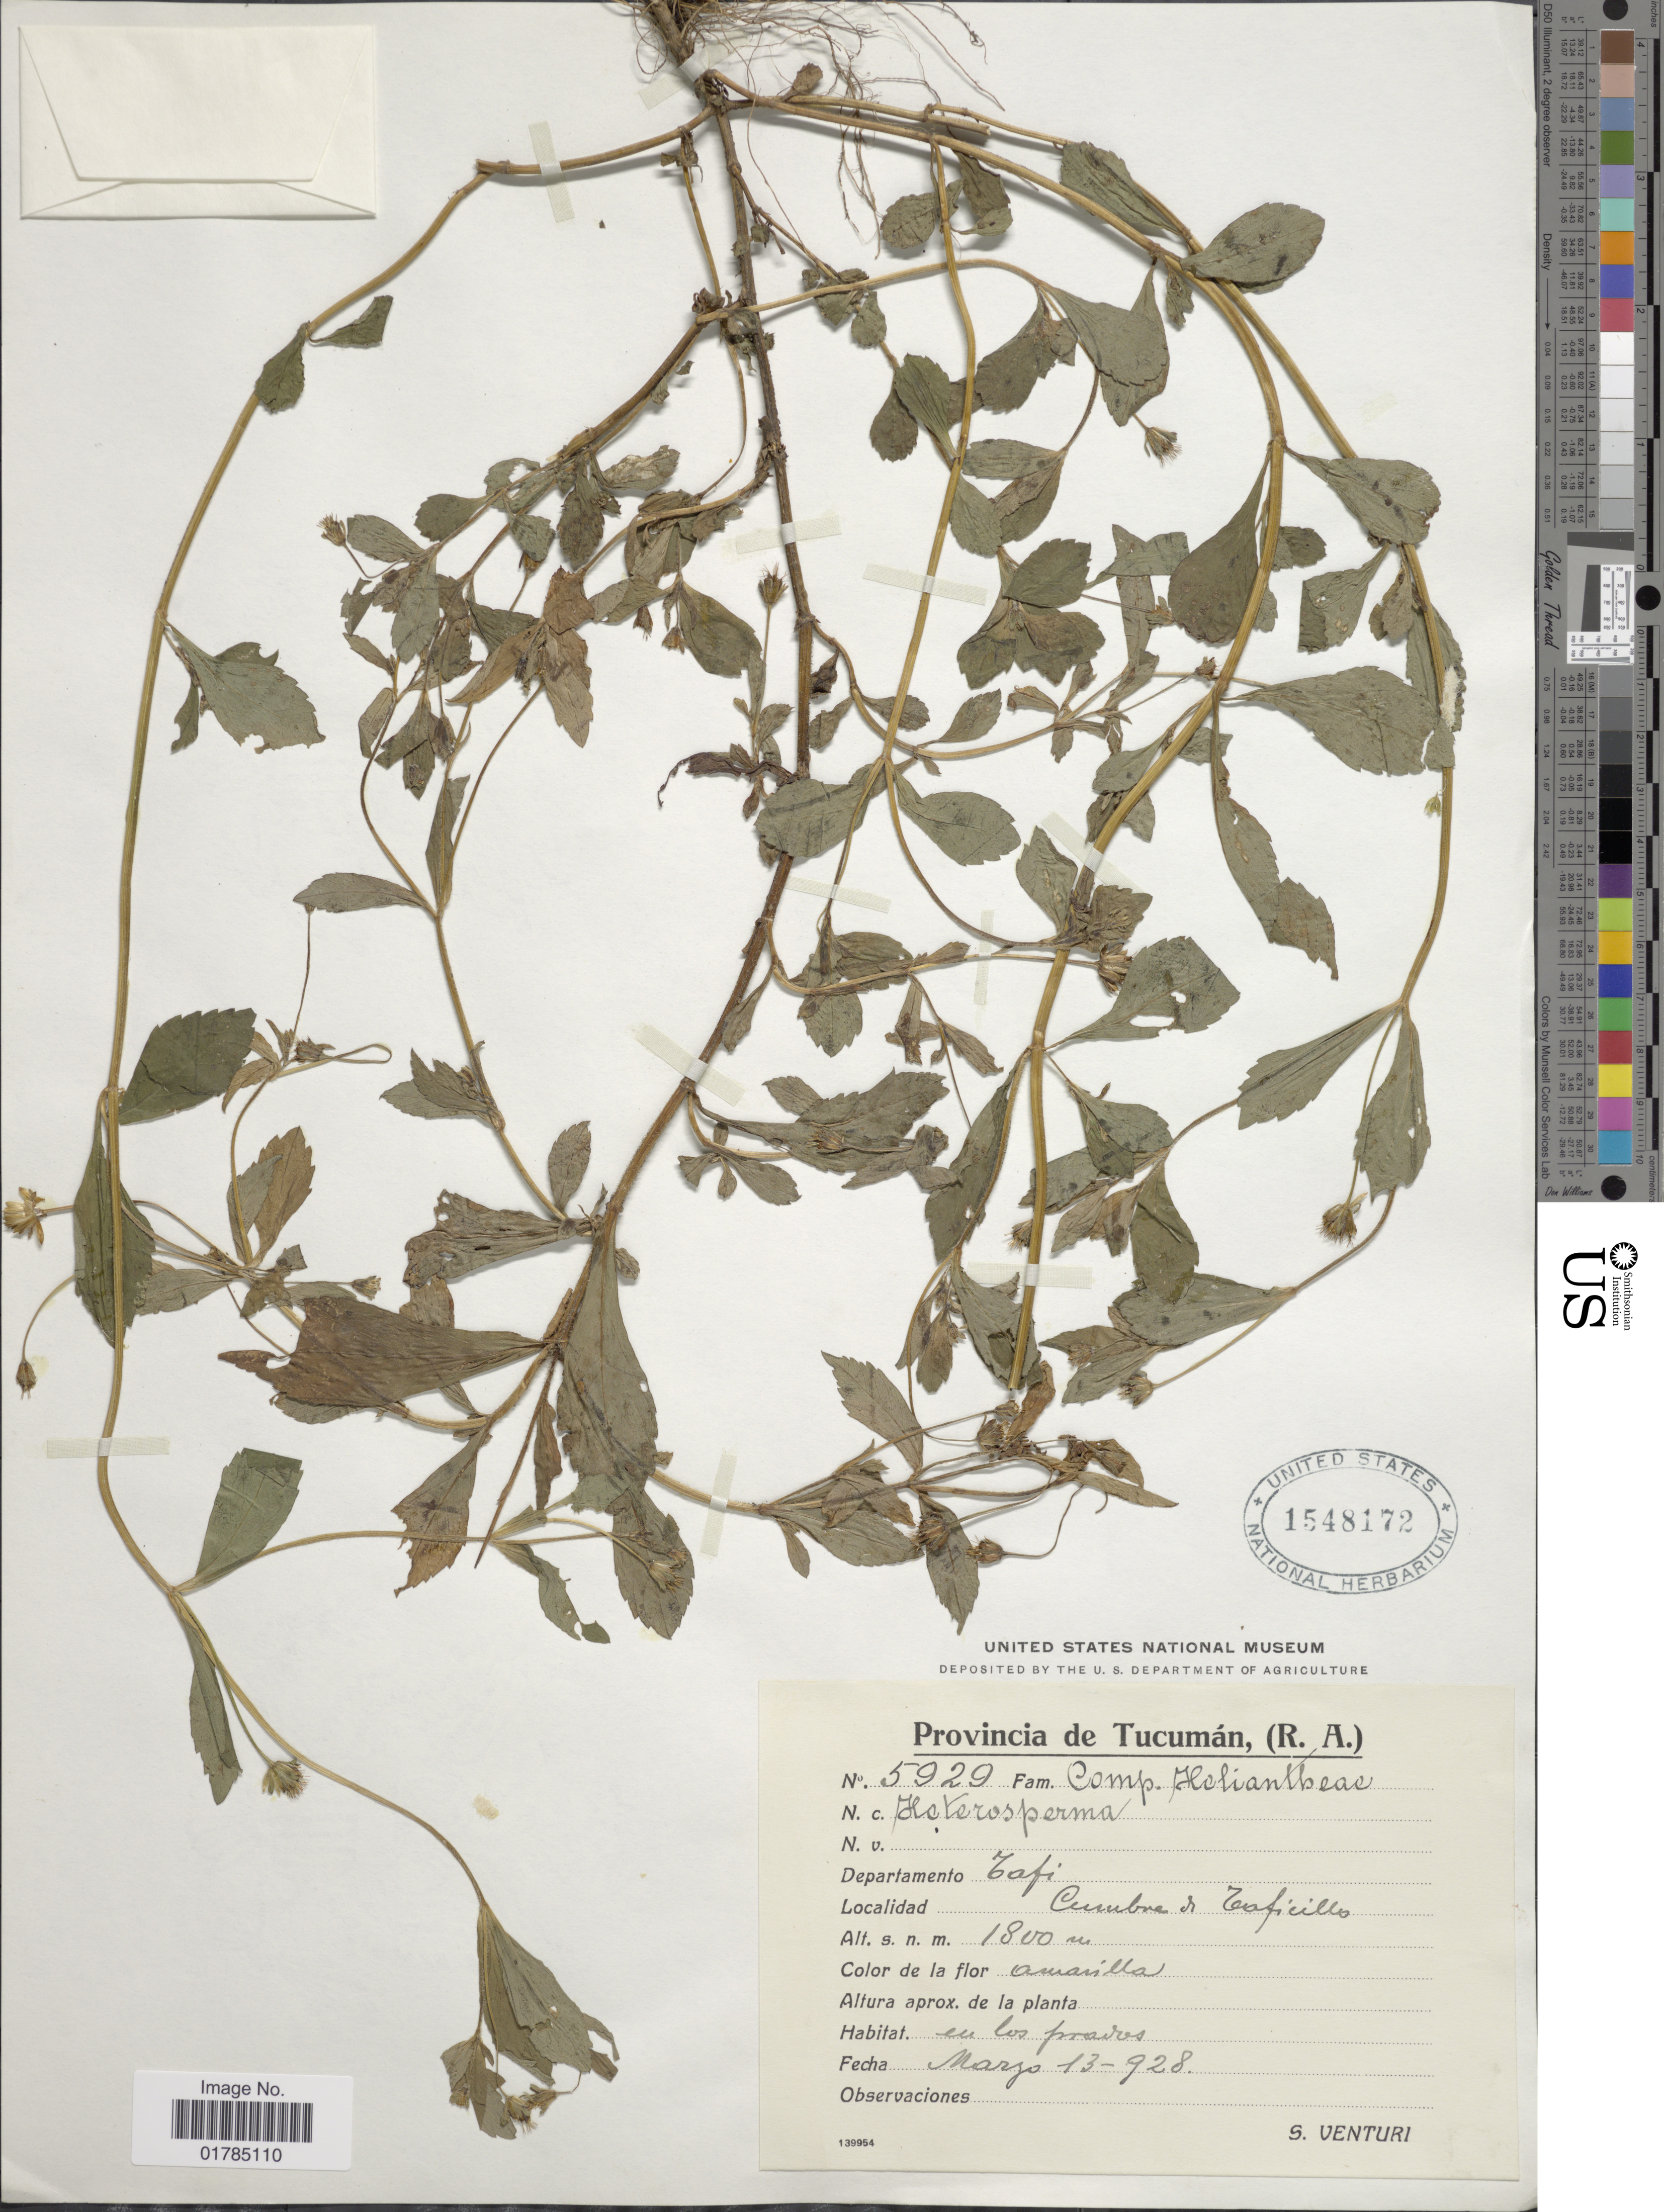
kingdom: Plantae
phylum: Tracheophyta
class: Magnoliopsida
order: Asterales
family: Asteraceae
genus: Heterosperma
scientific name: Heterosperma diversifolium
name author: Kunth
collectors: S. Venturi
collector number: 5929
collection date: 1928-03-13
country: Argentina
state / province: Tucuman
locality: Departamento Tafi, Cumbre de Taficello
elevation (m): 1800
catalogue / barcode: US 1548172